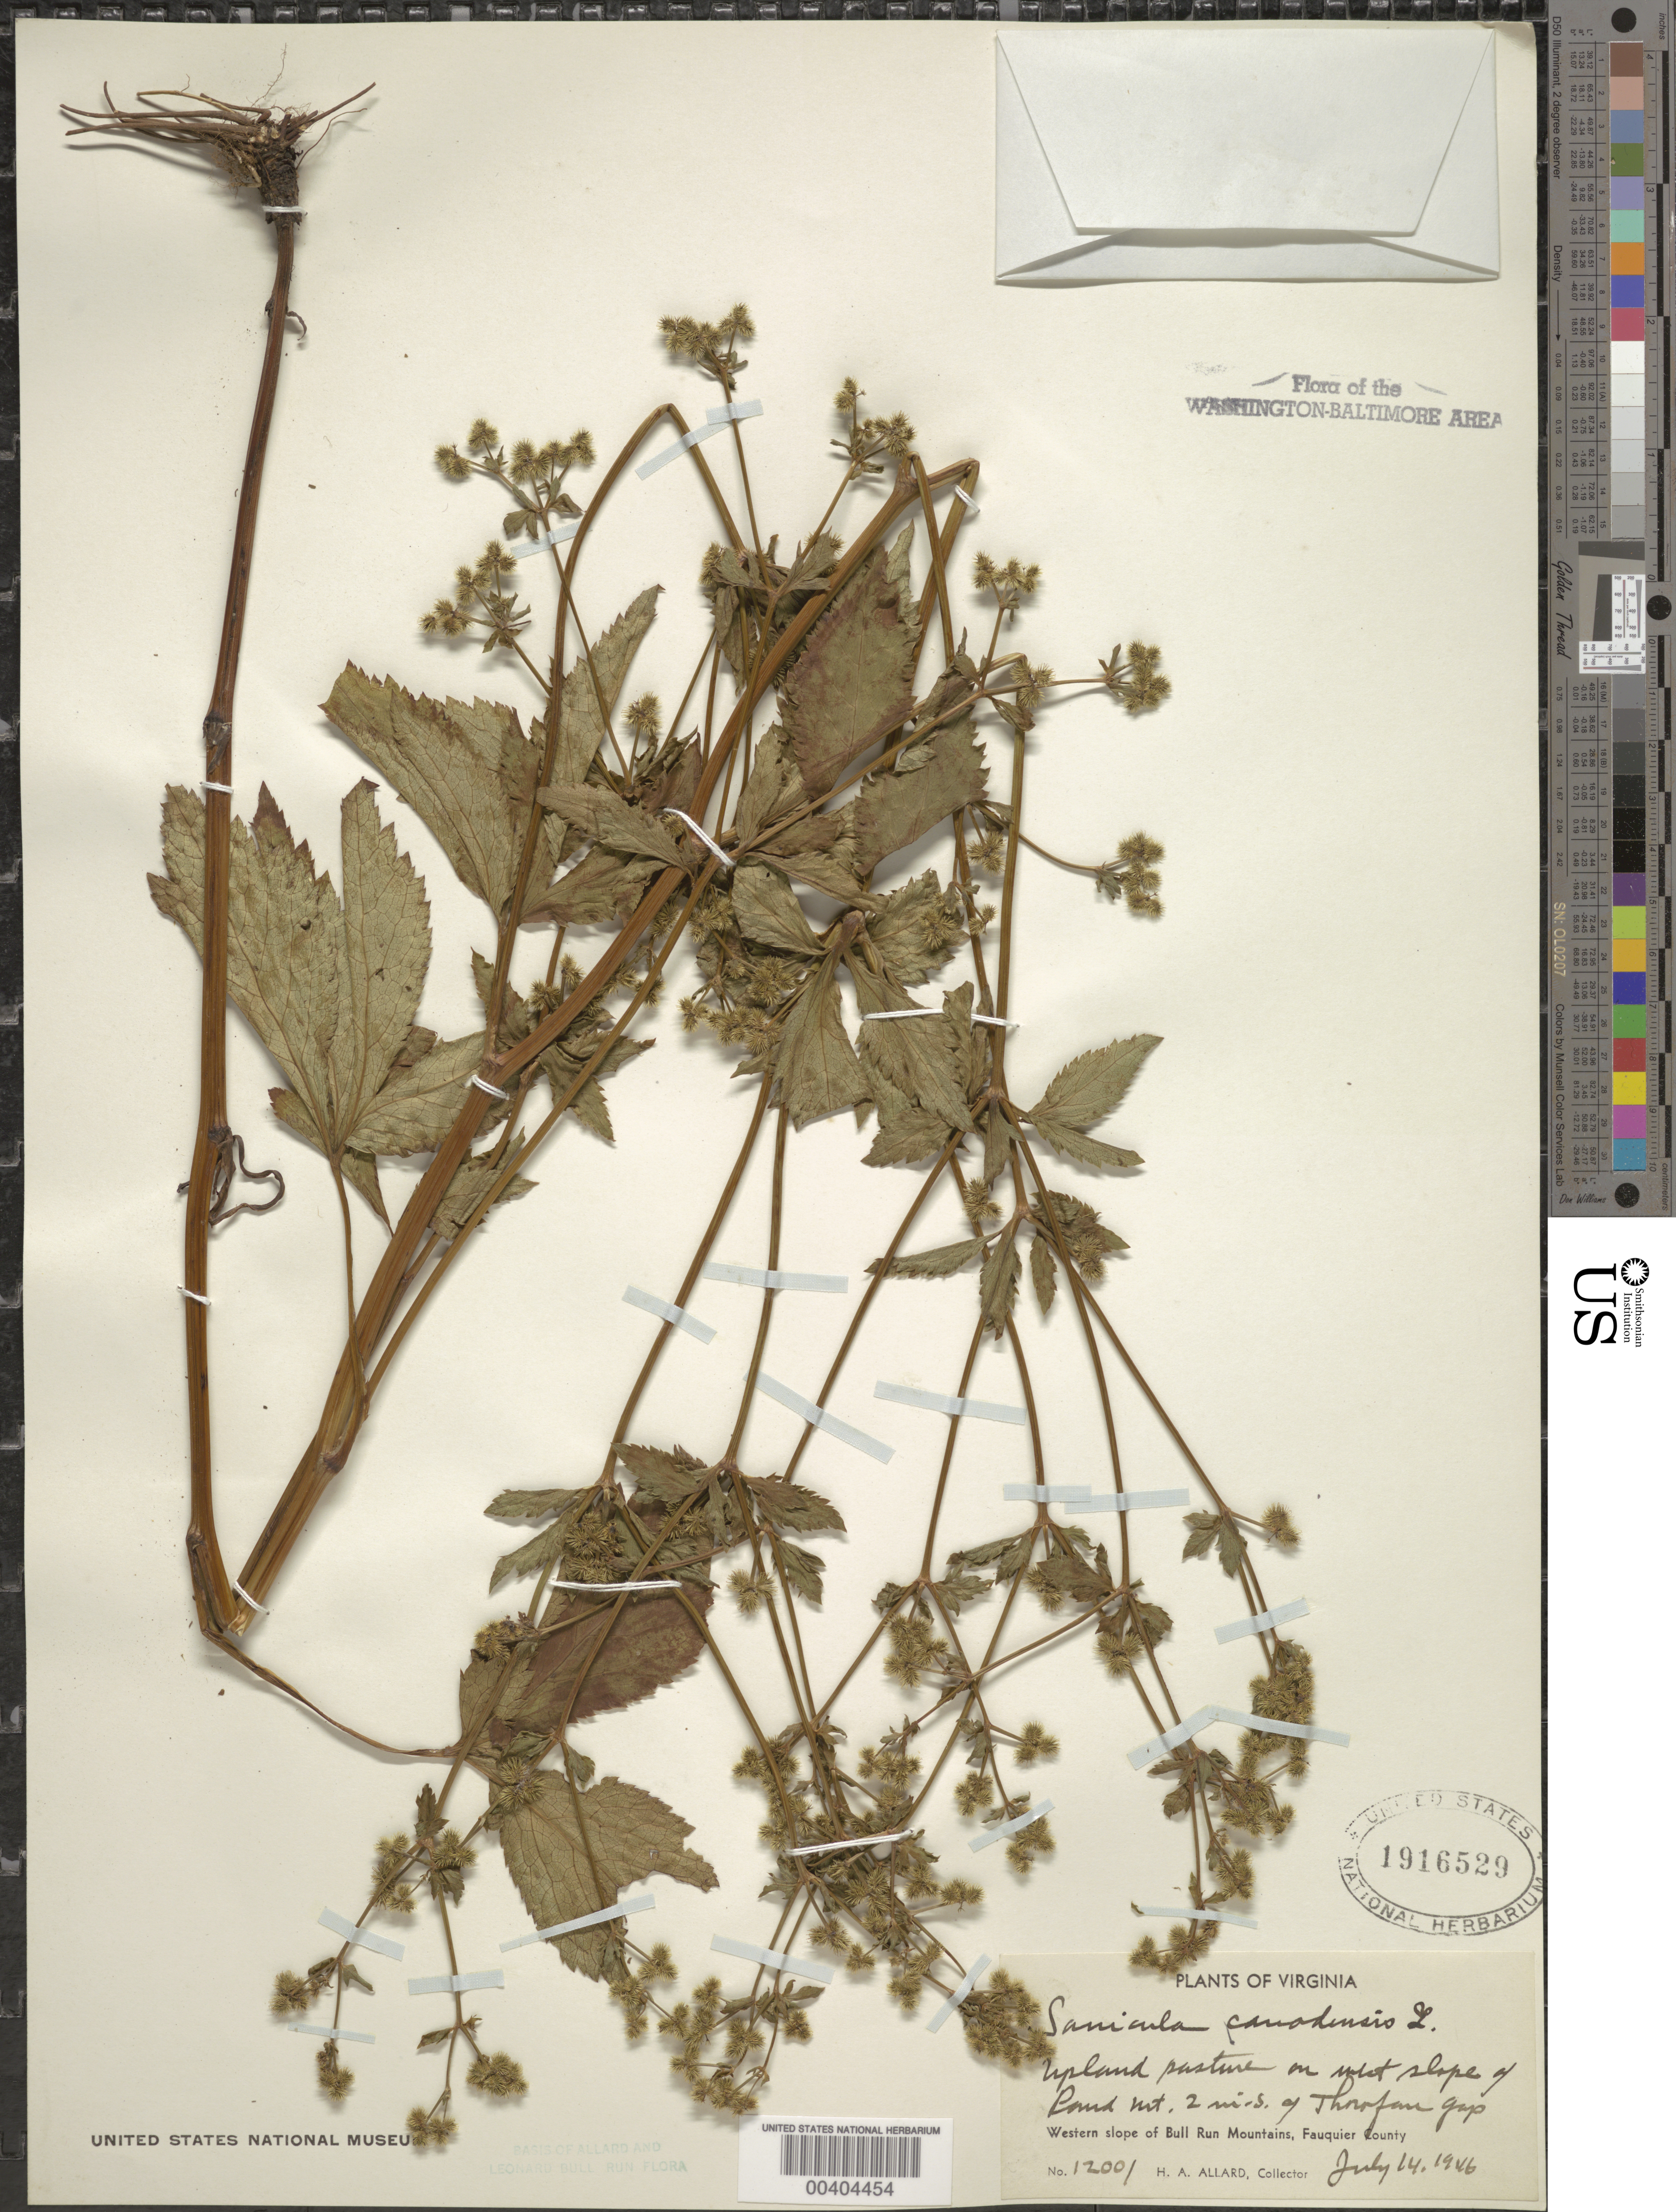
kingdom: Plantae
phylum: Tracheophyta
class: Magnoliopsida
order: Apiales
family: Apiaceae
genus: Sanicula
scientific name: Sanicula canadensis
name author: L.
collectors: H. A. Allard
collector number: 12001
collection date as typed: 14 Jul 1946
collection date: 1946-07-14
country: United States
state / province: Virginia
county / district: Fauquier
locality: South of Thorofare Gap Pond Mountain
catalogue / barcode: US 1916529